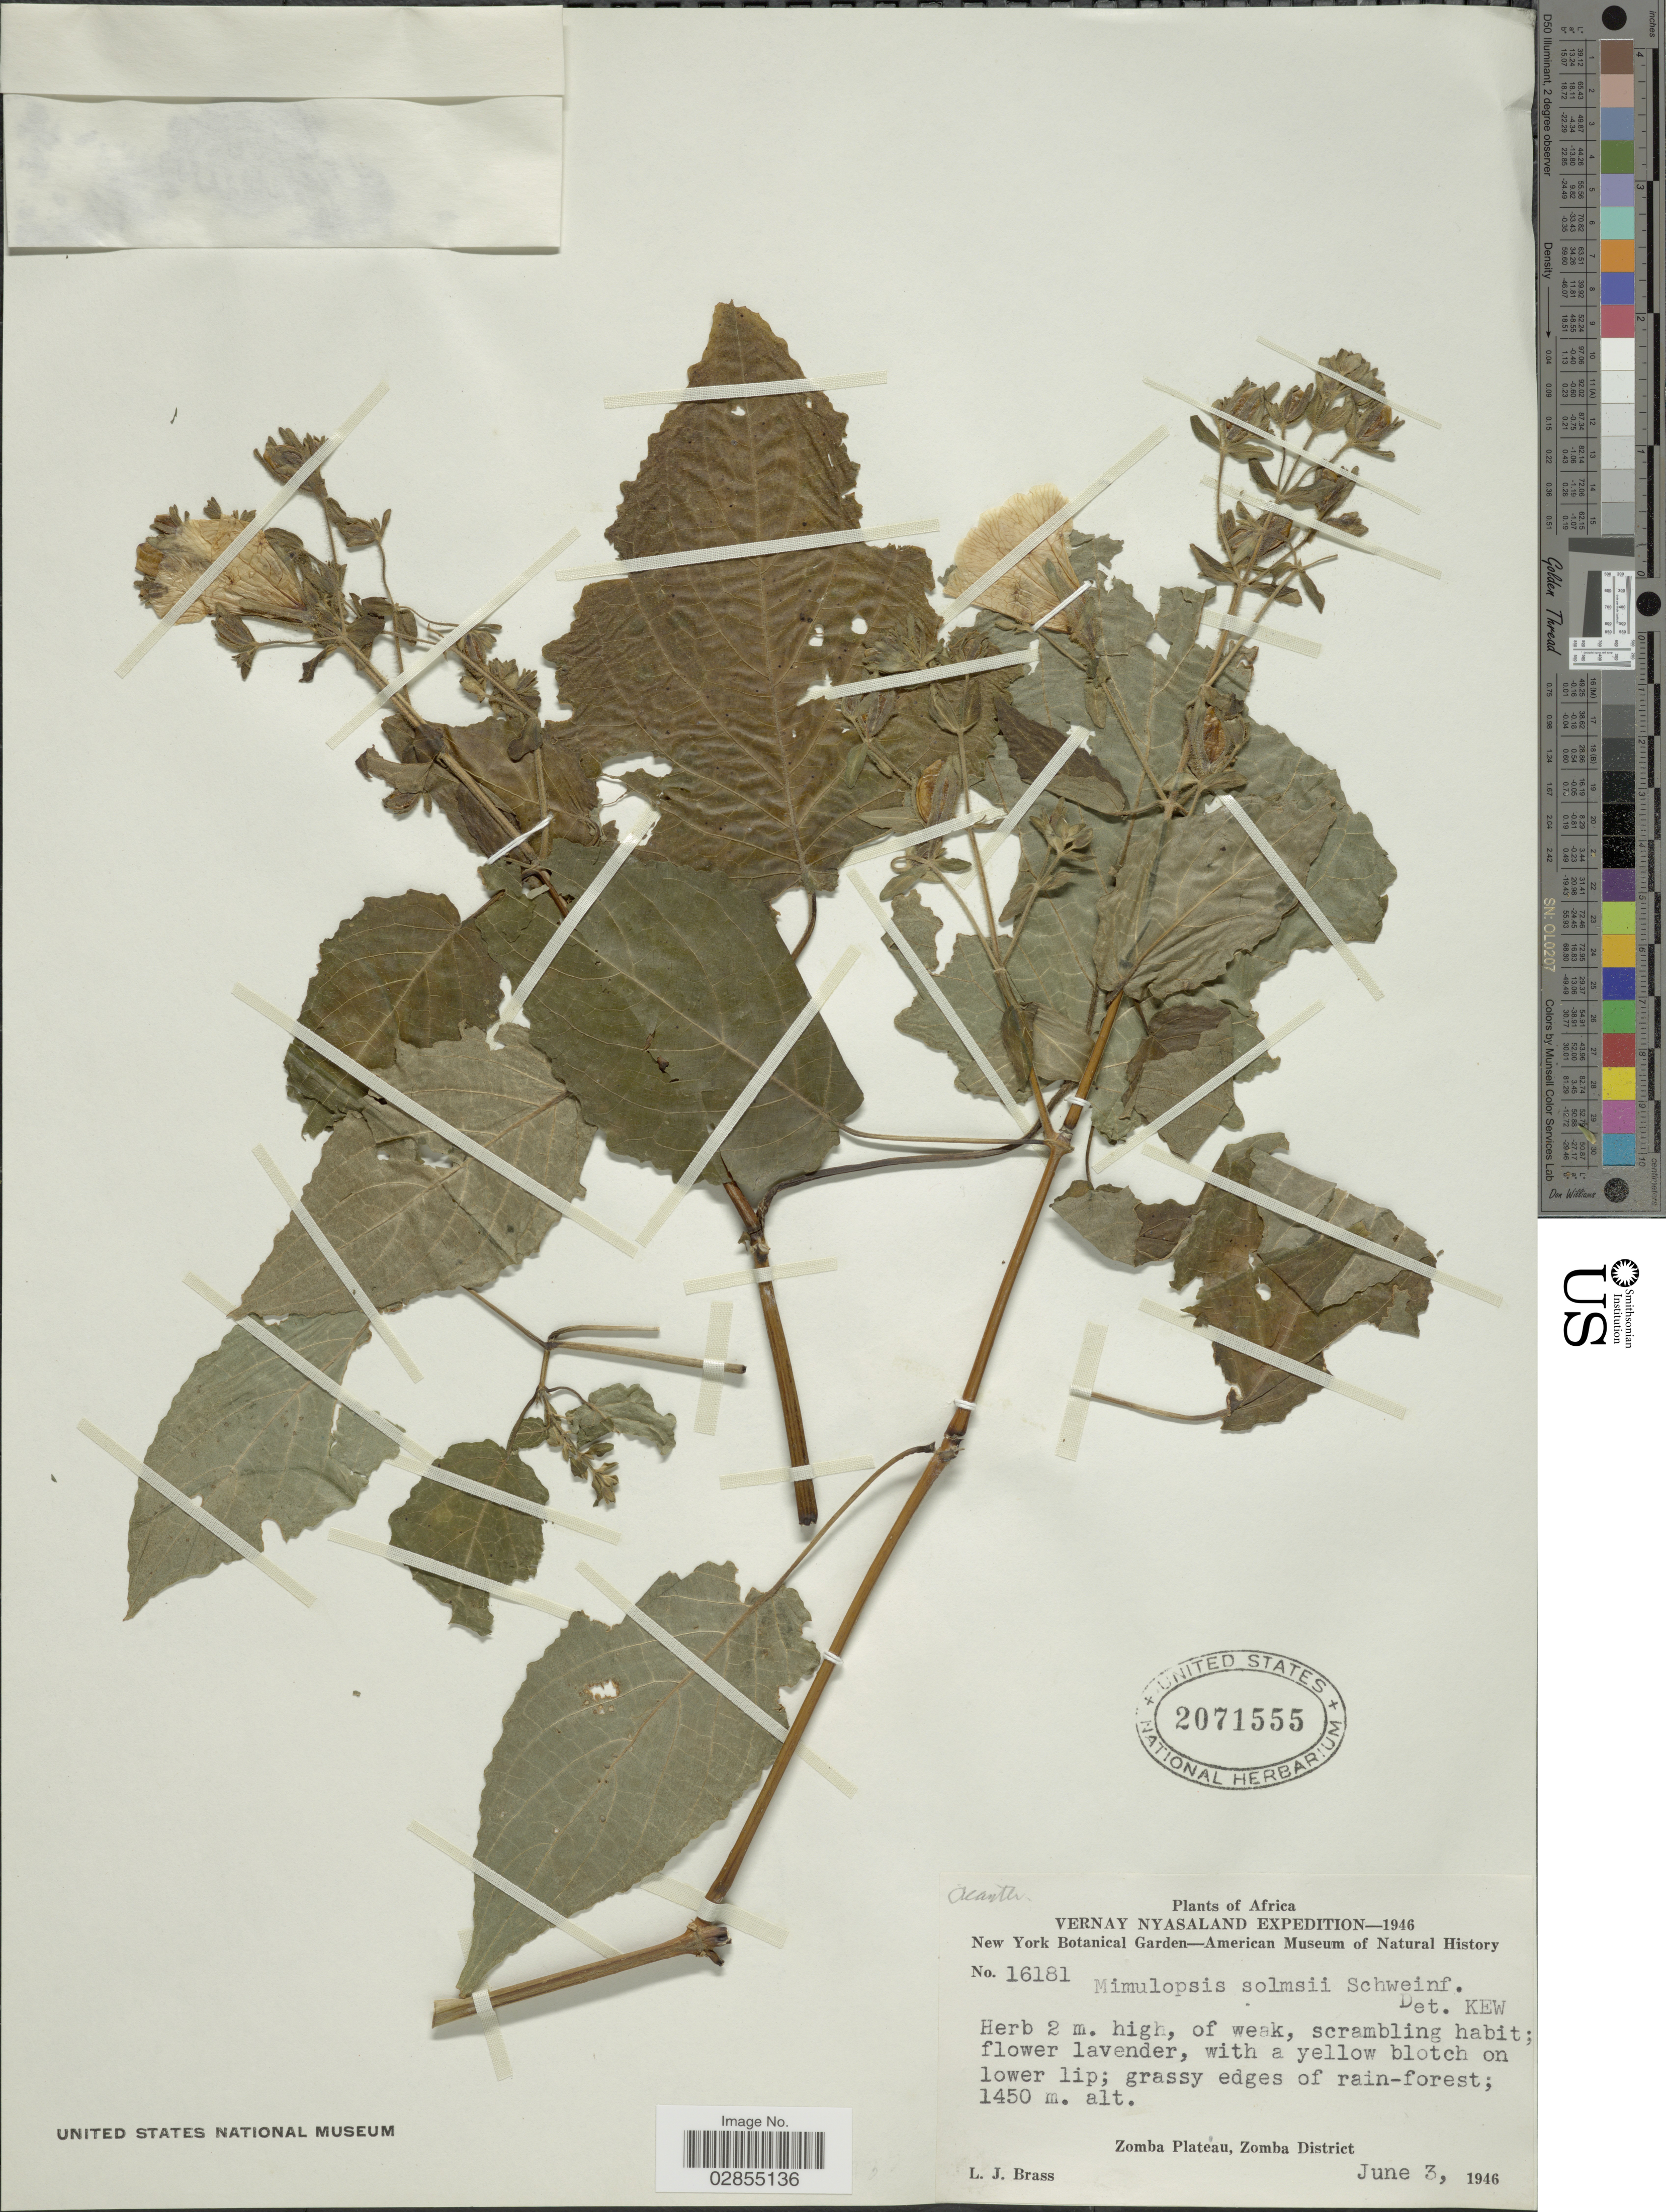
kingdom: Plantae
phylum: Tracheophyta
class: Magnoliopsida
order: Lamiales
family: Acanthaceae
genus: Mimulopsis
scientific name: Mimulopsis solmsii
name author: Schweinf.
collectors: L. J. Brass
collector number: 16181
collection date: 1946-06-03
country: Malawi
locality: Vernay Nyasaland. Zomba Plateau, Zomba District.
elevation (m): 1450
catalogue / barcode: US 2071555